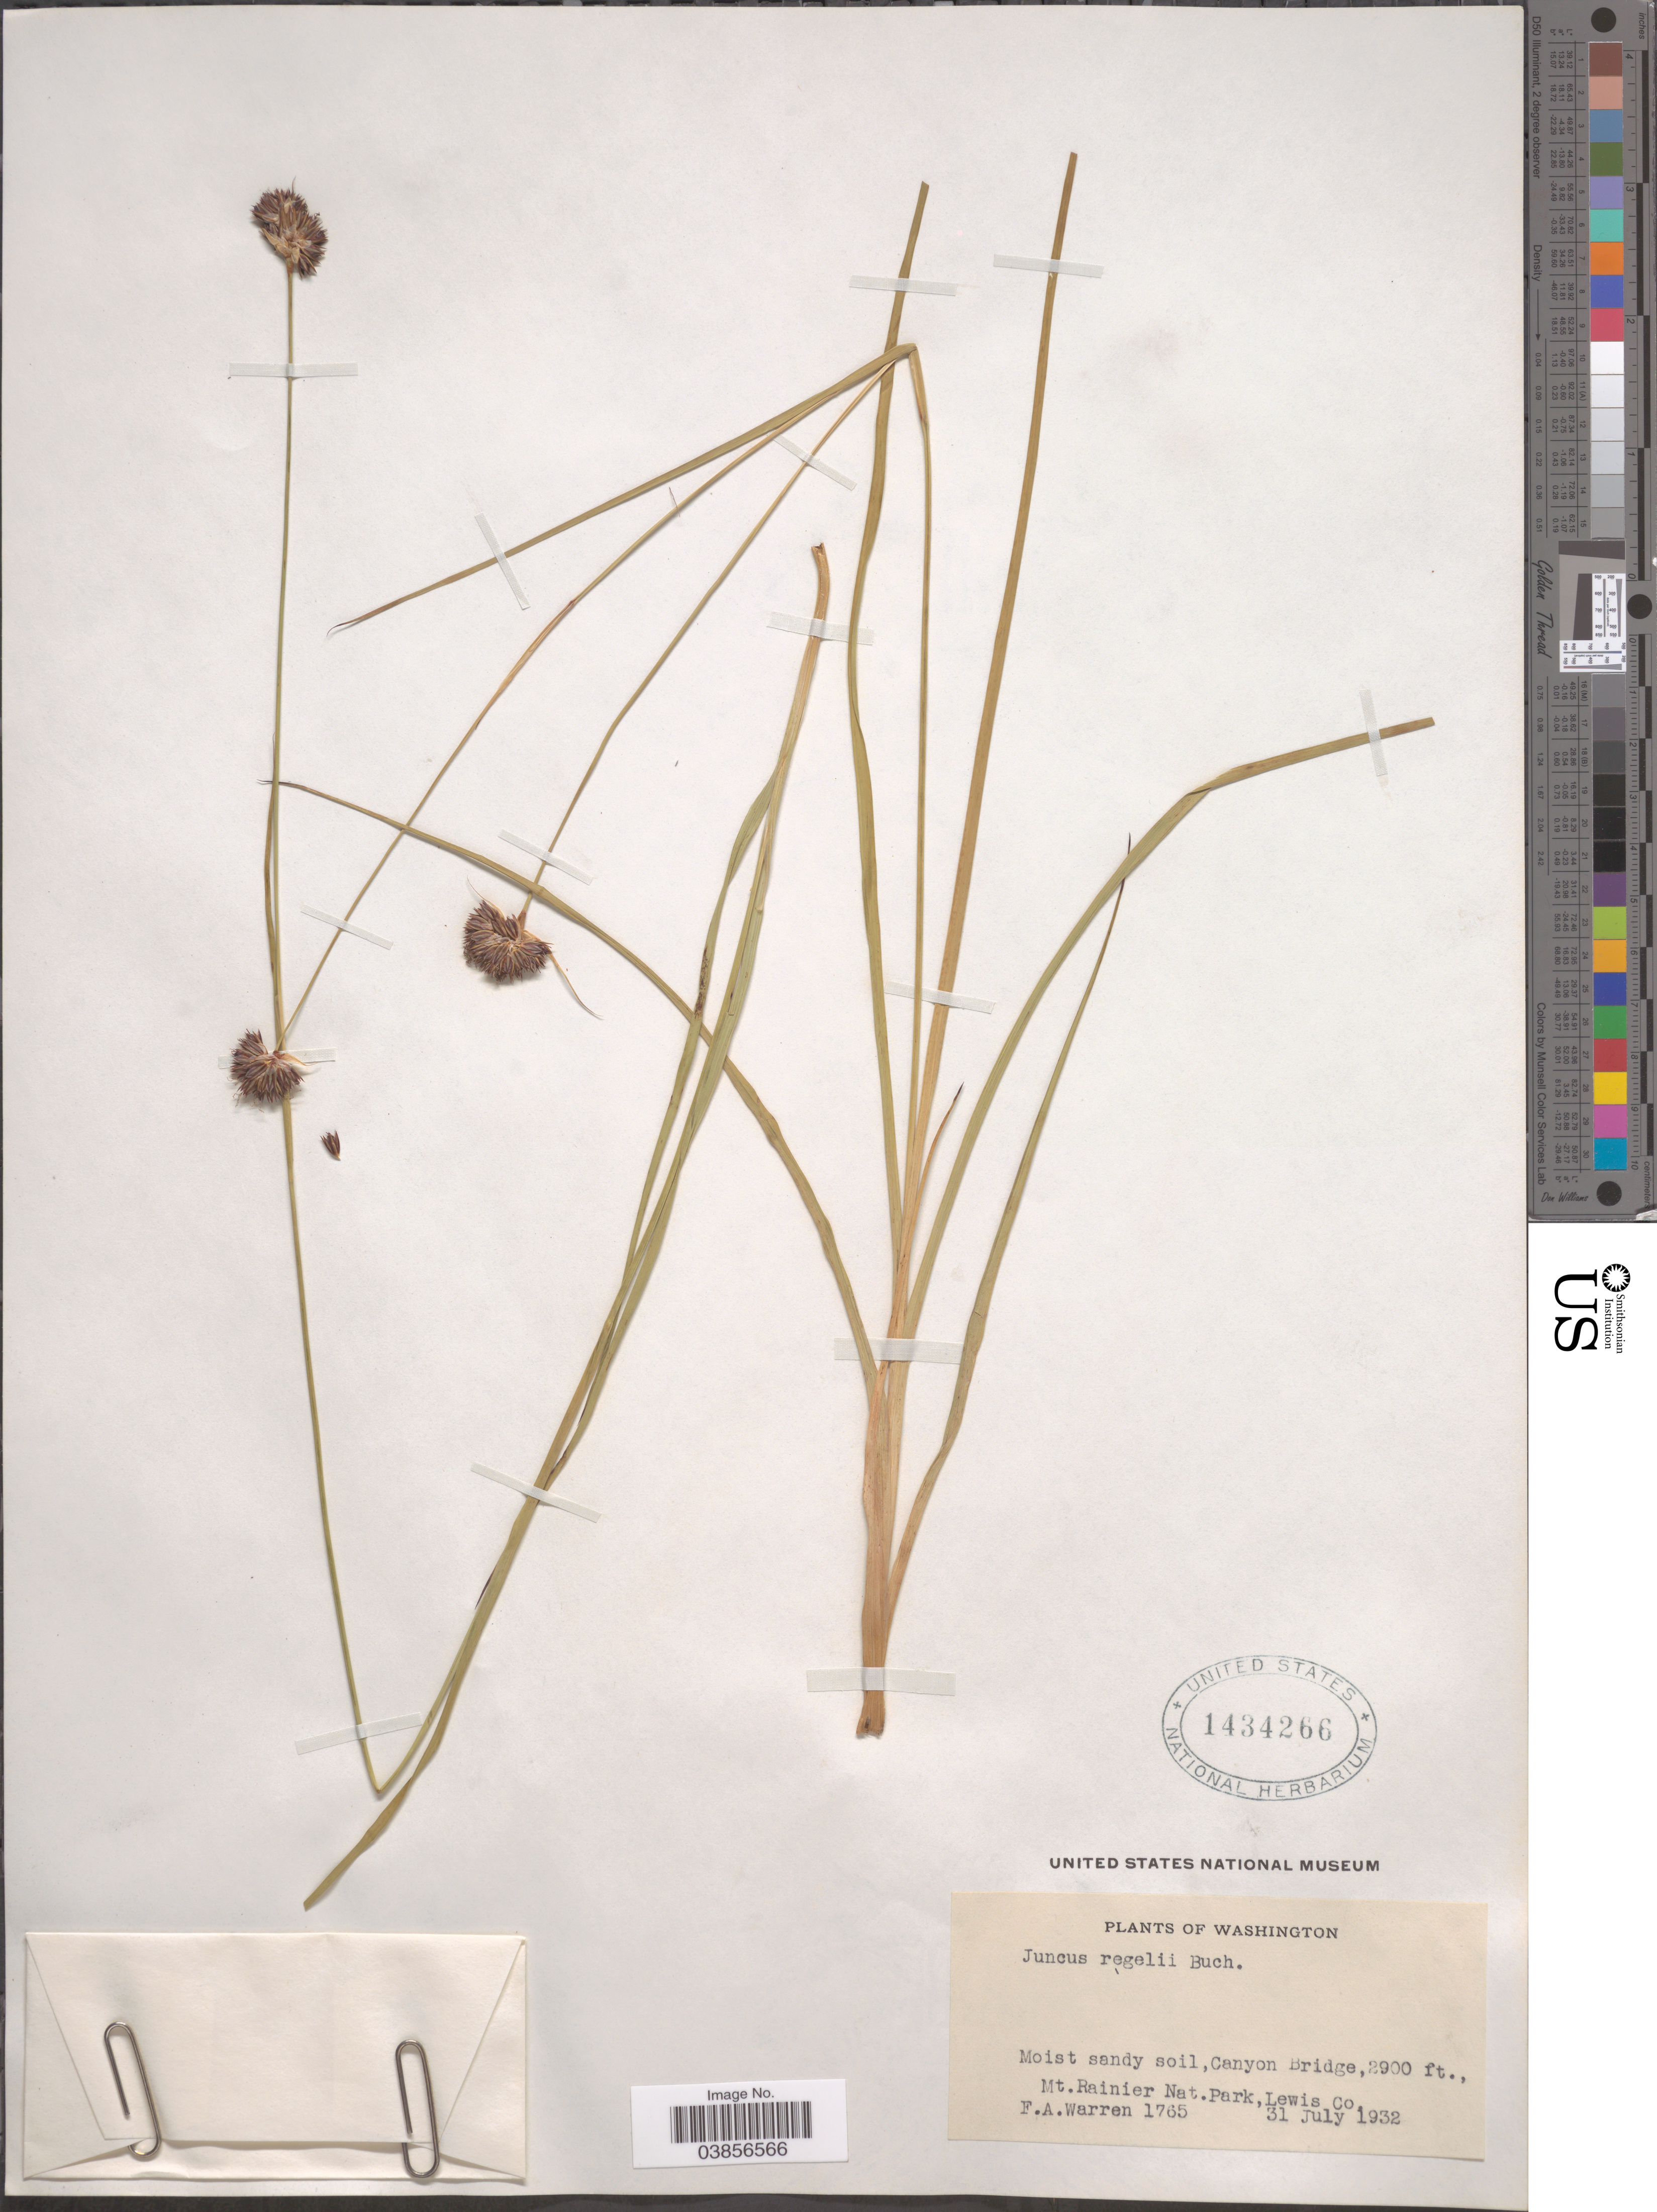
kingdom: Plantae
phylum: Tracheophyta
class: Liliopsida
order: Poales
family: Juncaceae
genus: Juncus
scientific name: Juncus regelii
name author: Buchenau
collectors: F. Warren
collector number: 1765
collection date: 1932-07-31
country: United States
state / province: Washington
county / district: Lewis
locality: Moist sandy soil, Canyon Bridge. Mt. Rainier Nat. Park, Lewis Co.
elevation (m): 884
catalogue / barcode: US 1434266